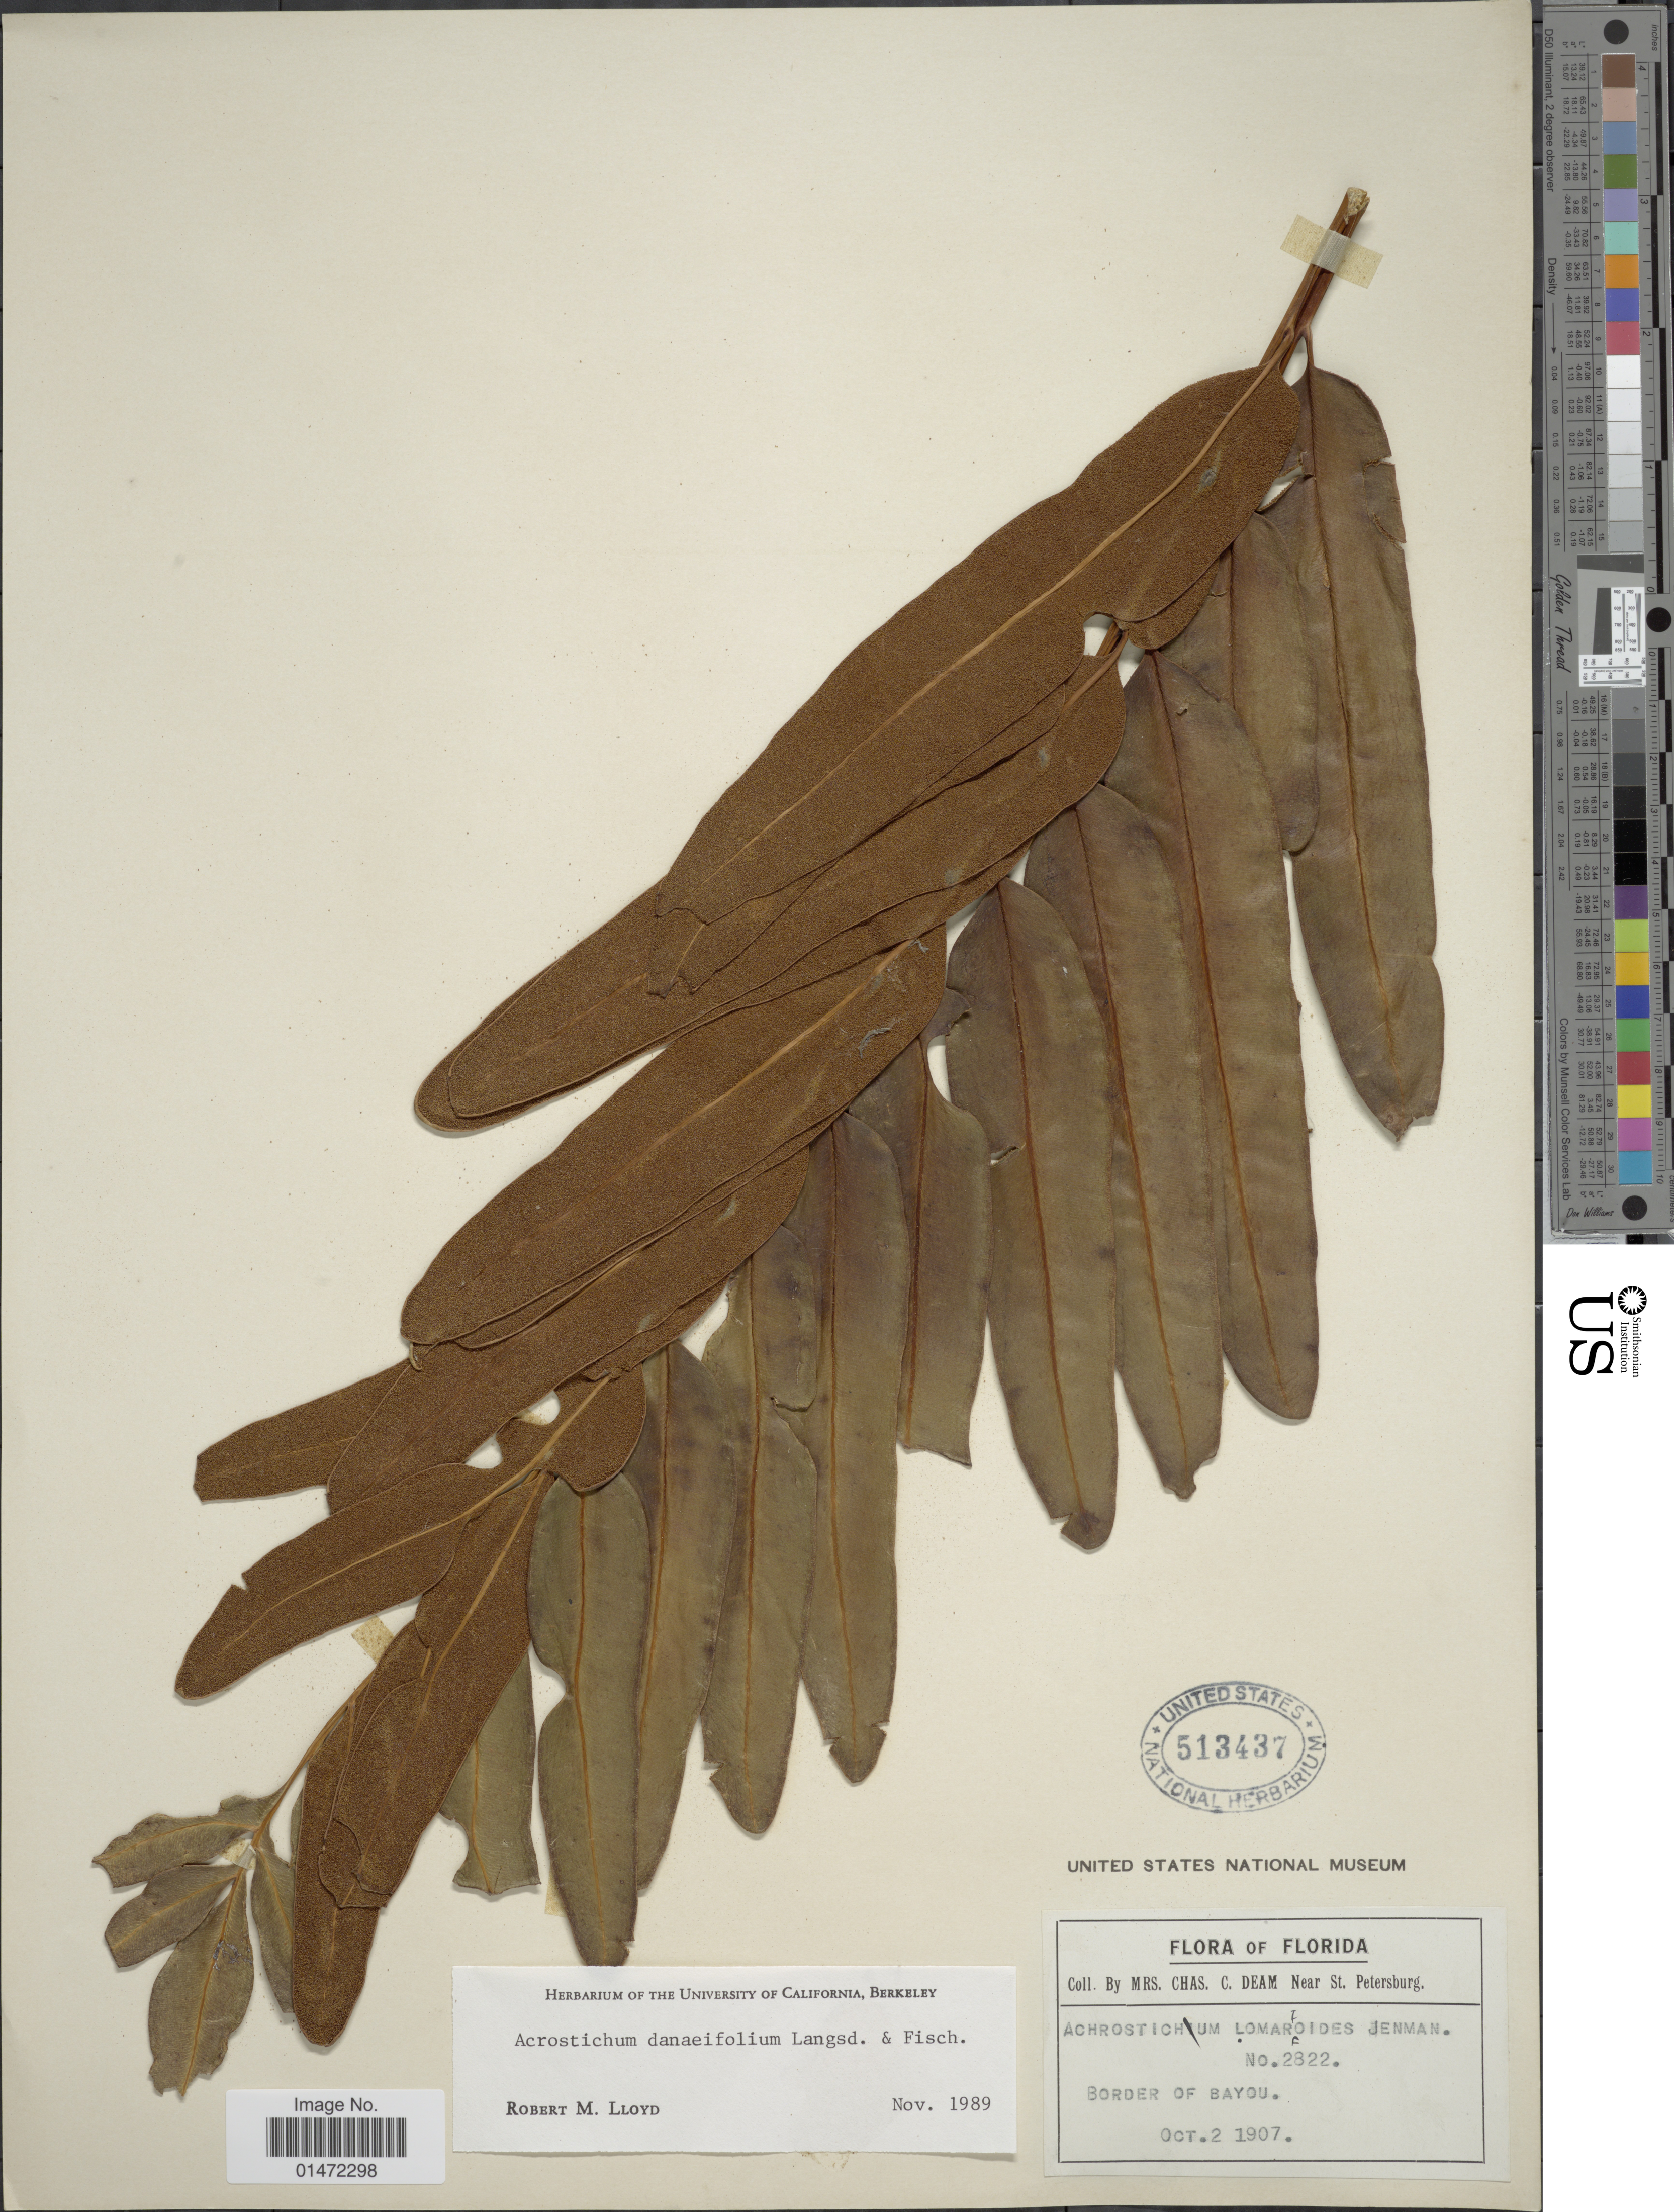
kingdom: Plantae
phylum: Tracheophyta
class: Polypodiopsida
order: Polypodiales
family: Pteridaceae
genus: Acrostichum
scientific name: Acrostichum danaeifolium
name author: Langsd. & Fisch.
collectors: C. Deam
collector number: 2822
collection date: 1907-10-02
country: United States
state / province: Florida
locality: Near St. Petersburg. Border of Bayou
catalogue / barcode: US 513437